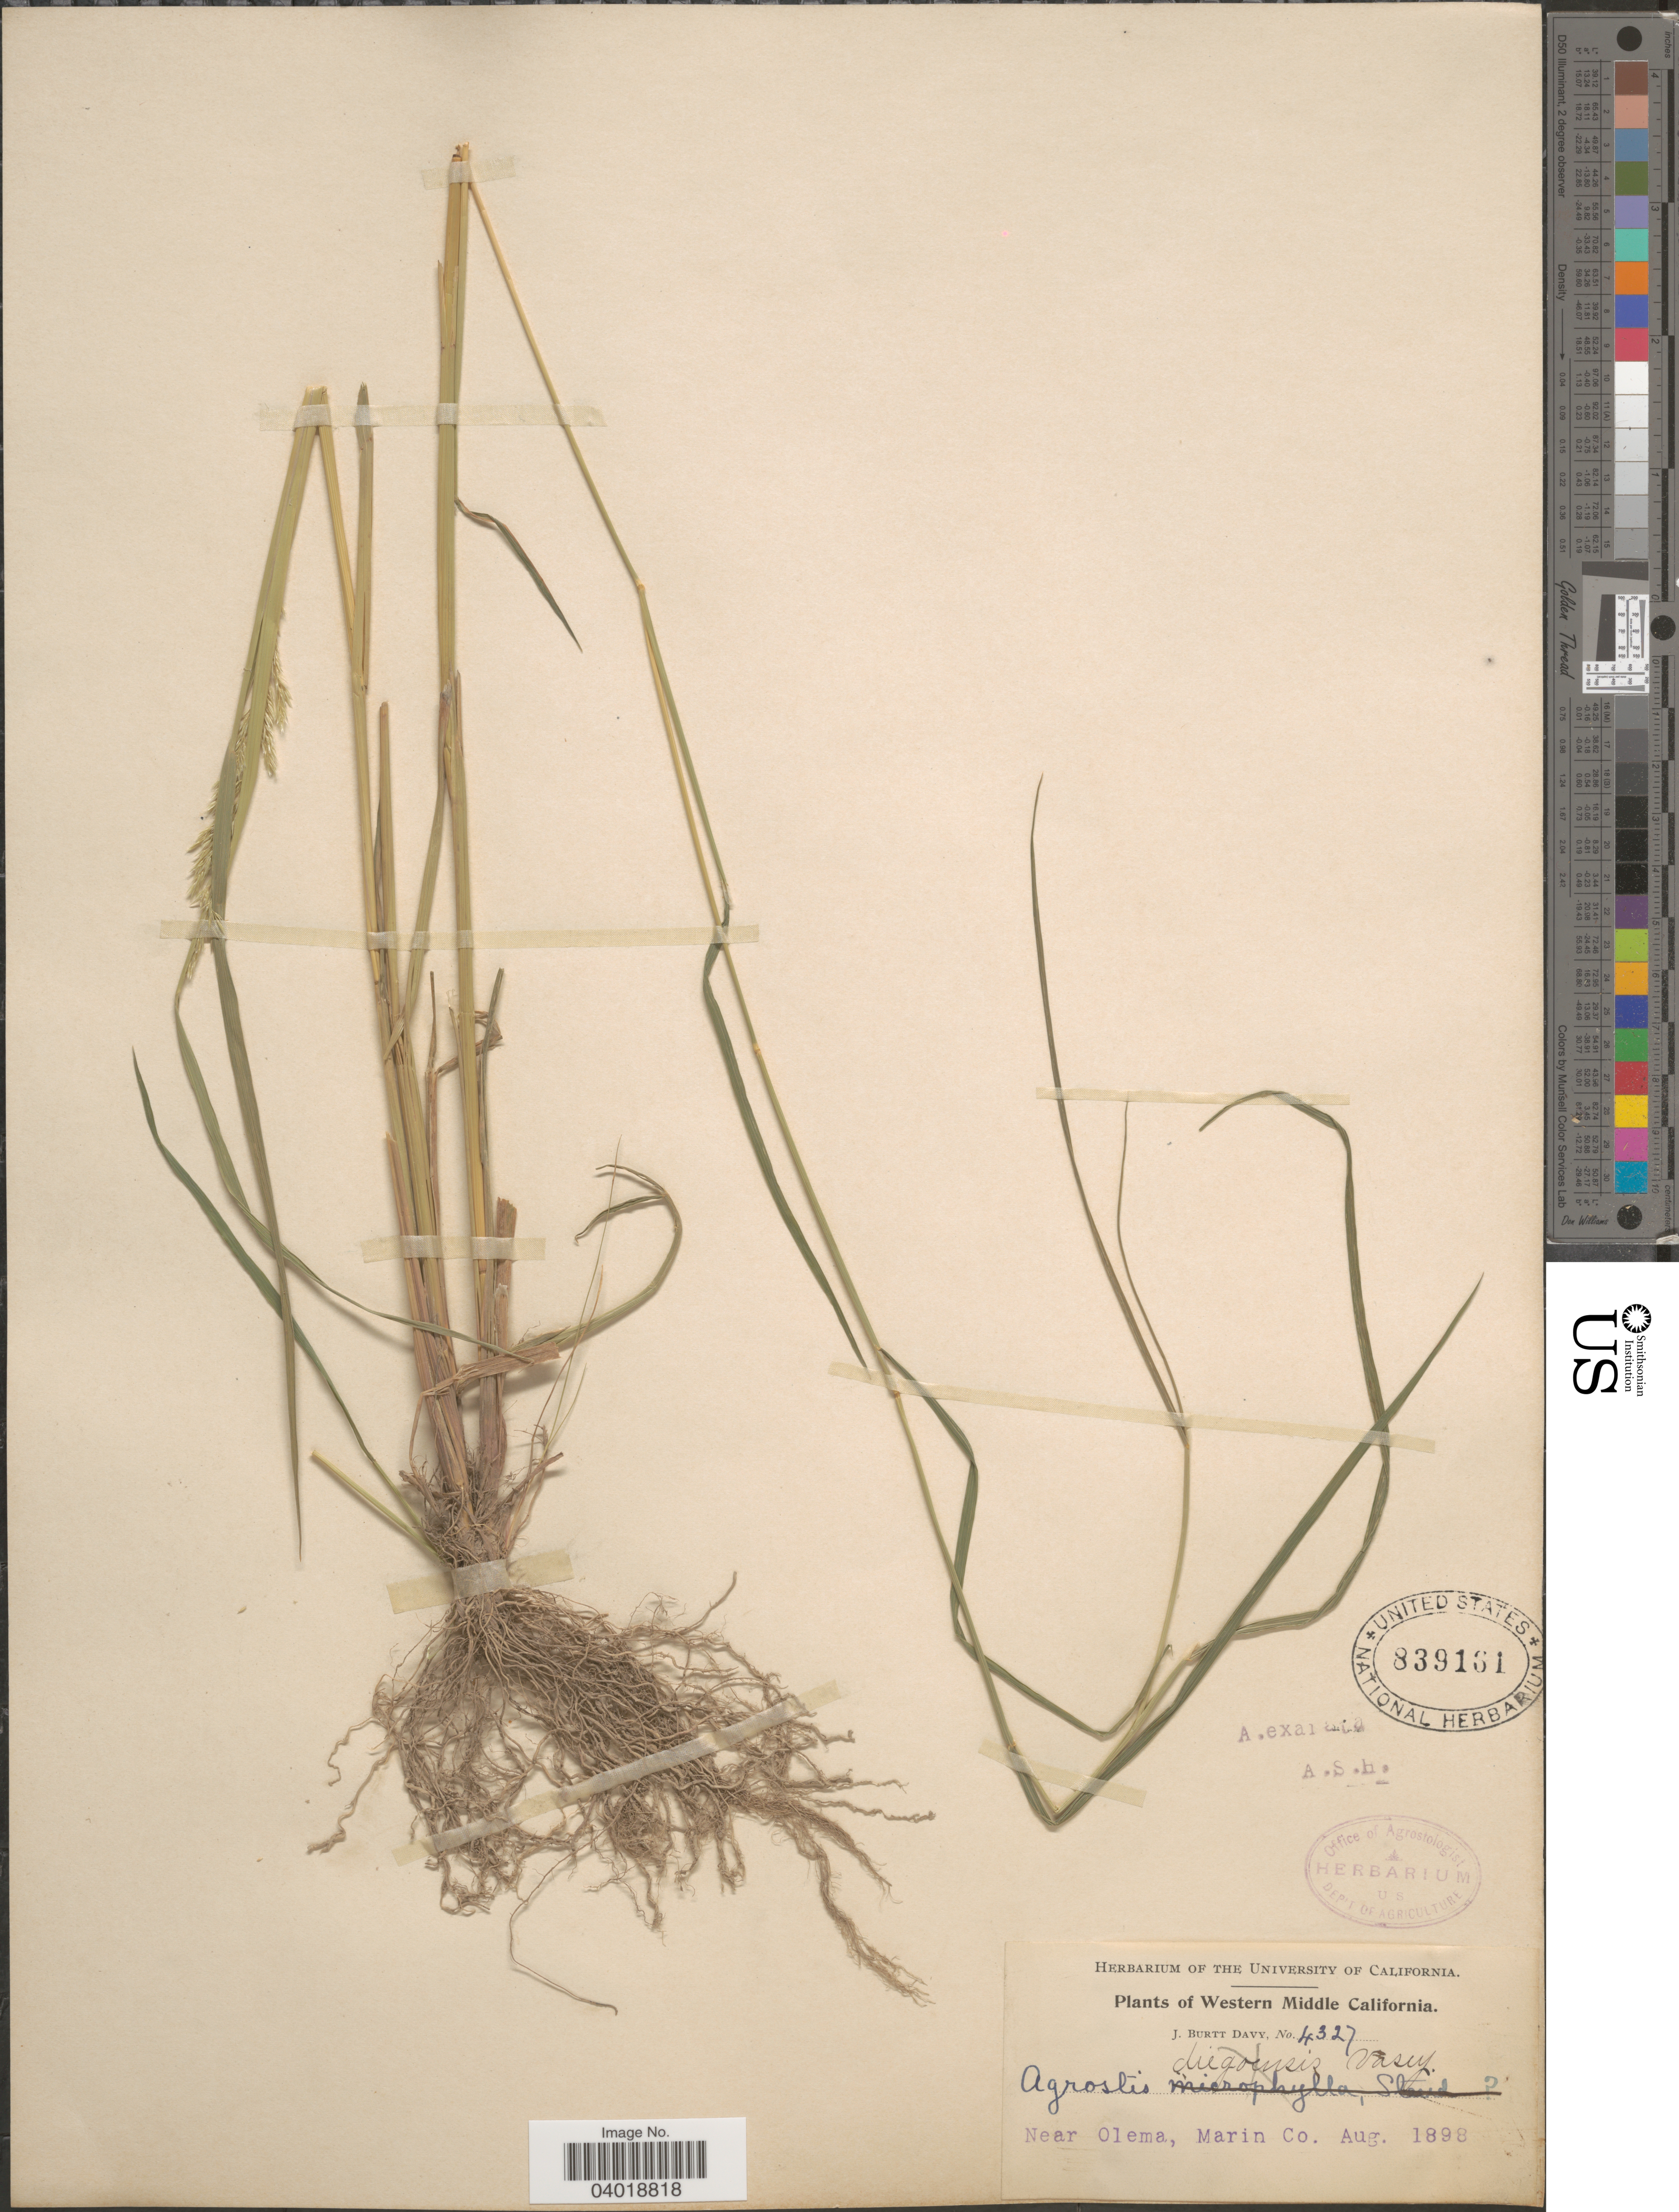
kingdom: Plantae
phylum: Tracheophyta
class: Liliopsida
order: Poales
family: Poaceae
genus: Agrostis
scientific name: Agrostis exarata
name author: Trin.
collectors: J. Burtt Davy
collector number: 4327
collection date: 1898-08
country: United States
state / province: California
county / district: Marin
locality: Western Middle California. Near Olema, Marin Co.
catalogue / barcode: US 839161